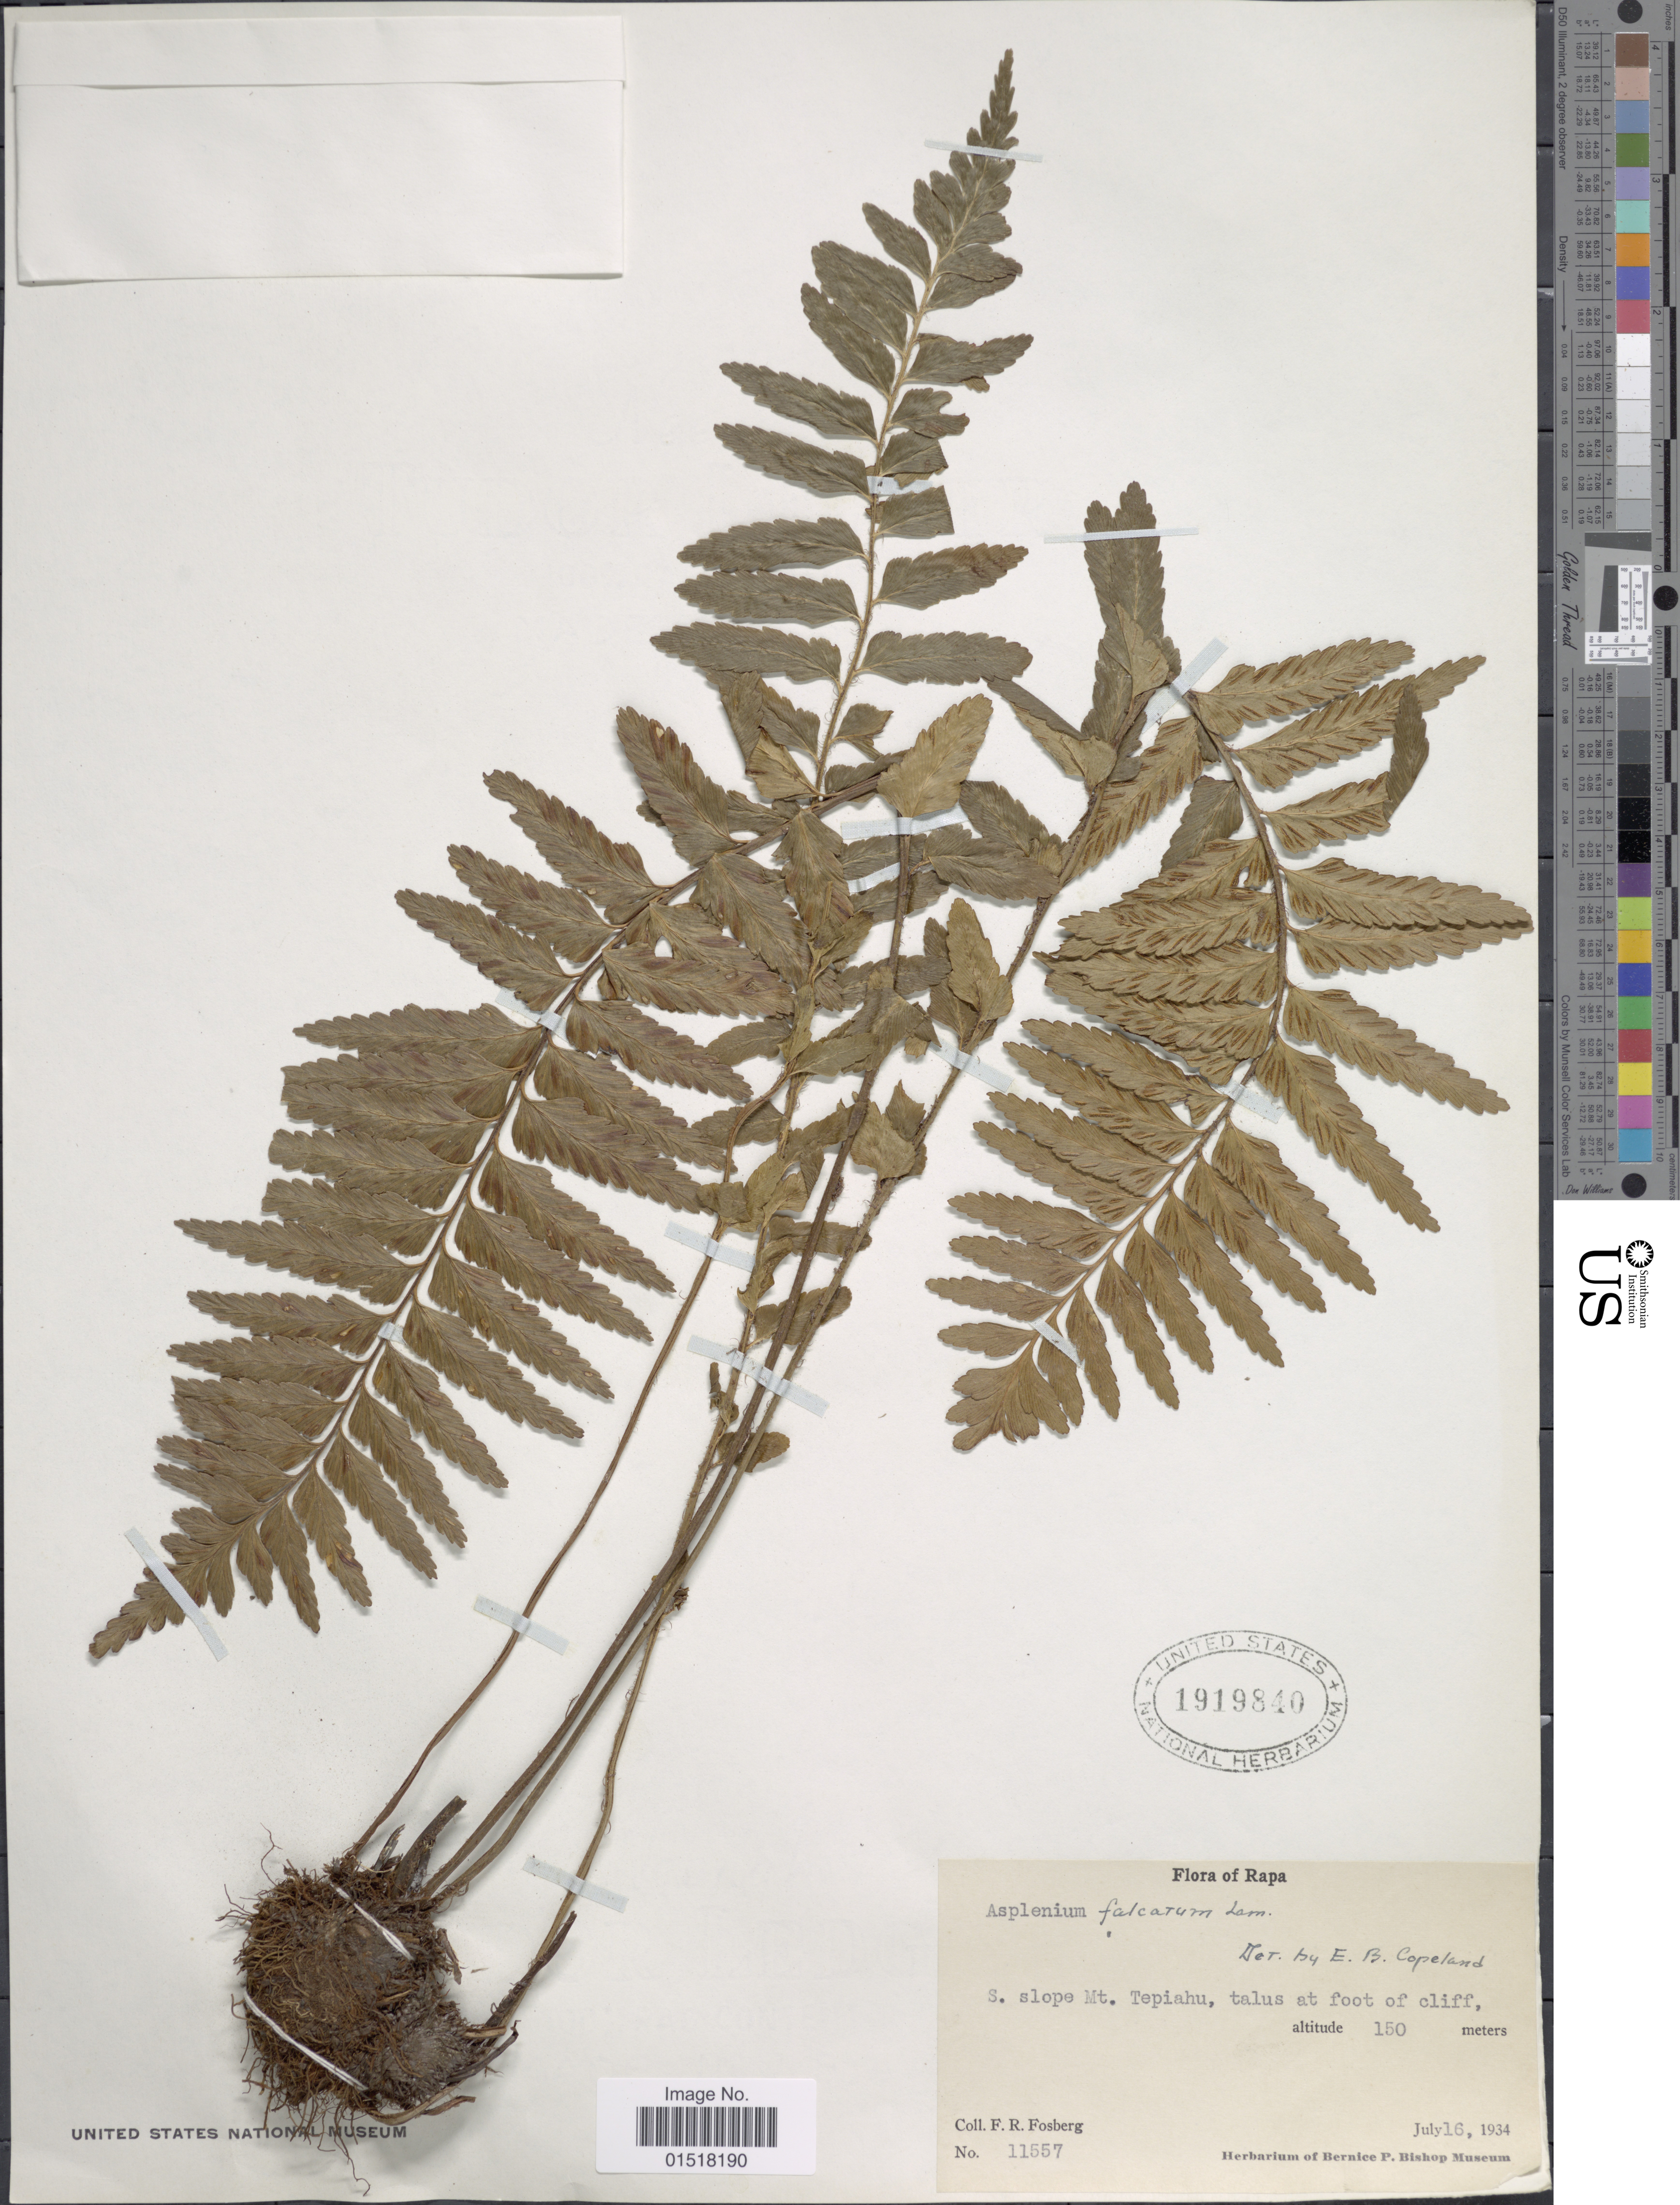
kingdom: Plantae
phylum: Tracheophyta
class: Polypodiopsida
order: Polypodiales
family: Aspleniaceae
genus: Asplenium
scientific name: Asplenium indusiatum x A. polyodon G. Forst.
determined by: Florence, J.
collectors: F. R. Fosberg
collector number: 11557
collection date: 1934-07-16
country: French Polynesia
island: Rapa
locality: Rapa. S. slope Mt. Tepiahu, talus at foot of cliff.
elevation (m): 150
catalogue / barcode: US 1919840